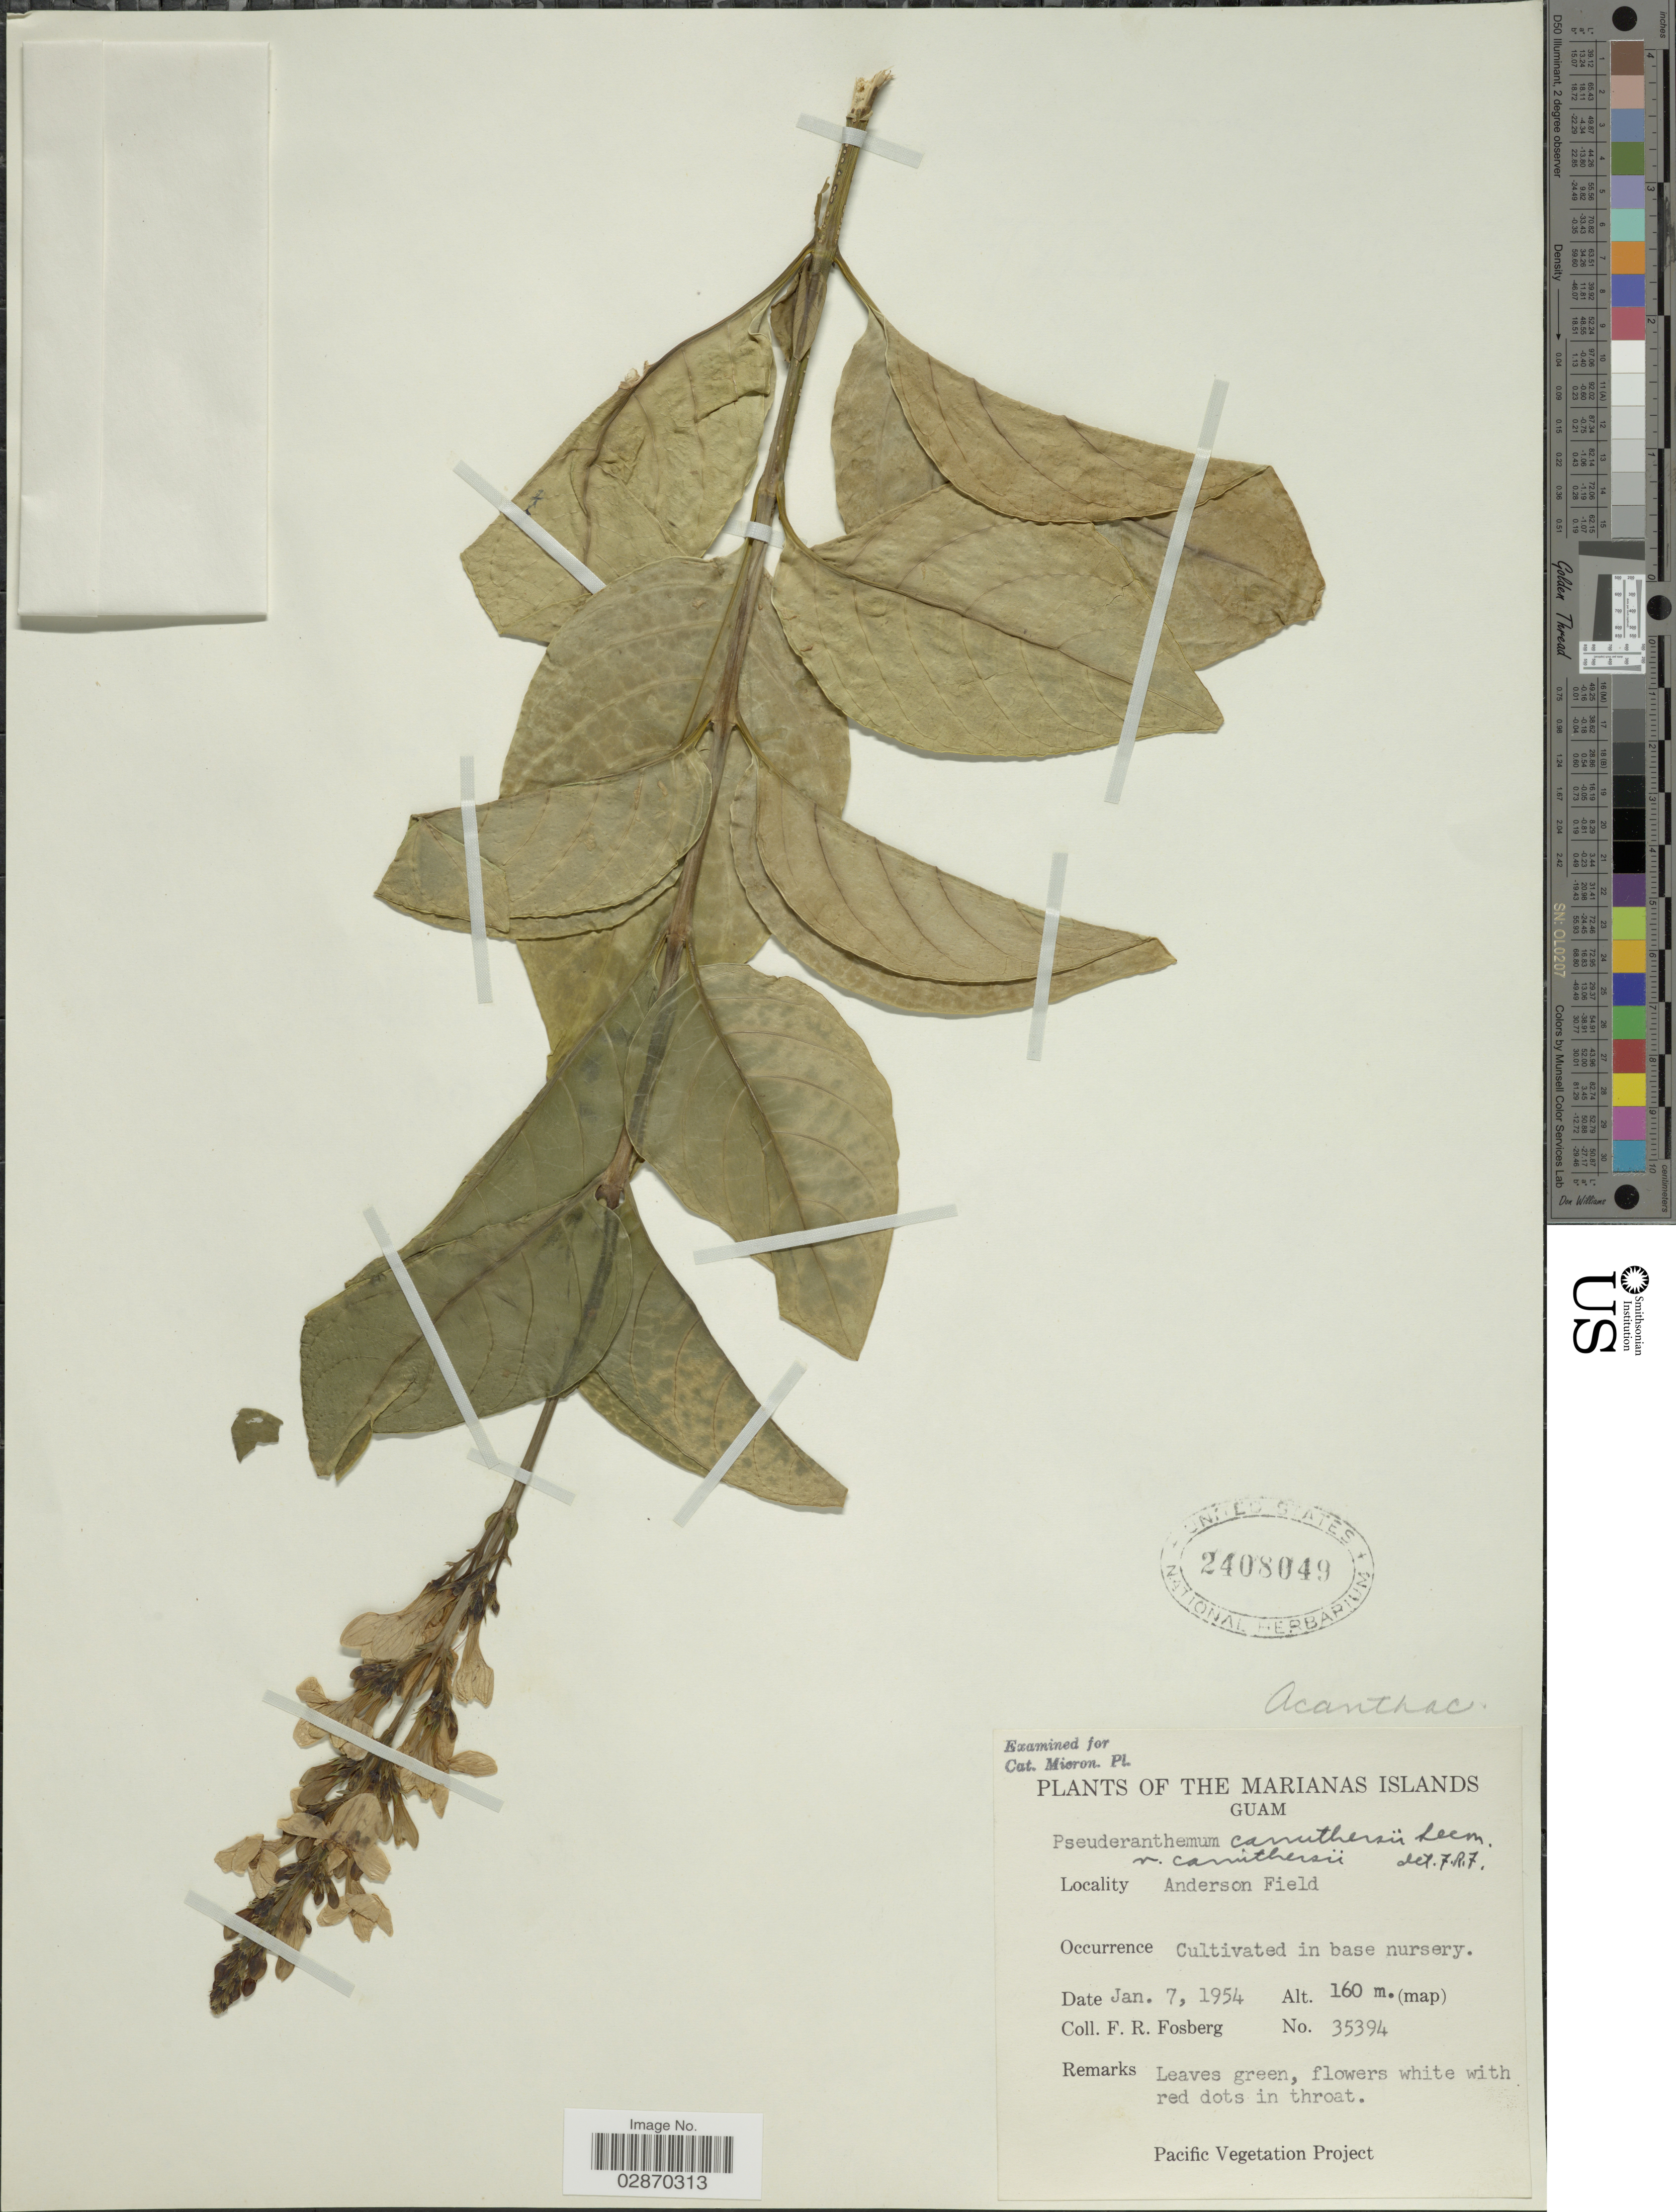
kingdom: Plantae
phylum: Tracheophyta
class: Magnoliopsida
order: Lamiales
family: Acanthaceae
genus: Pseuderanthemum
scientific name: Pseuderanthemum carruthersii var. carruthersii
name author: (Seem.) Guillaumin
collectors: F. R. Fosberg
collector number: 35394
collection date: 1954-01-07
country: Guam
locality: Marianas Island. Anderson Field.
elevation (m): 160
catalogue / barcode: US 2408049